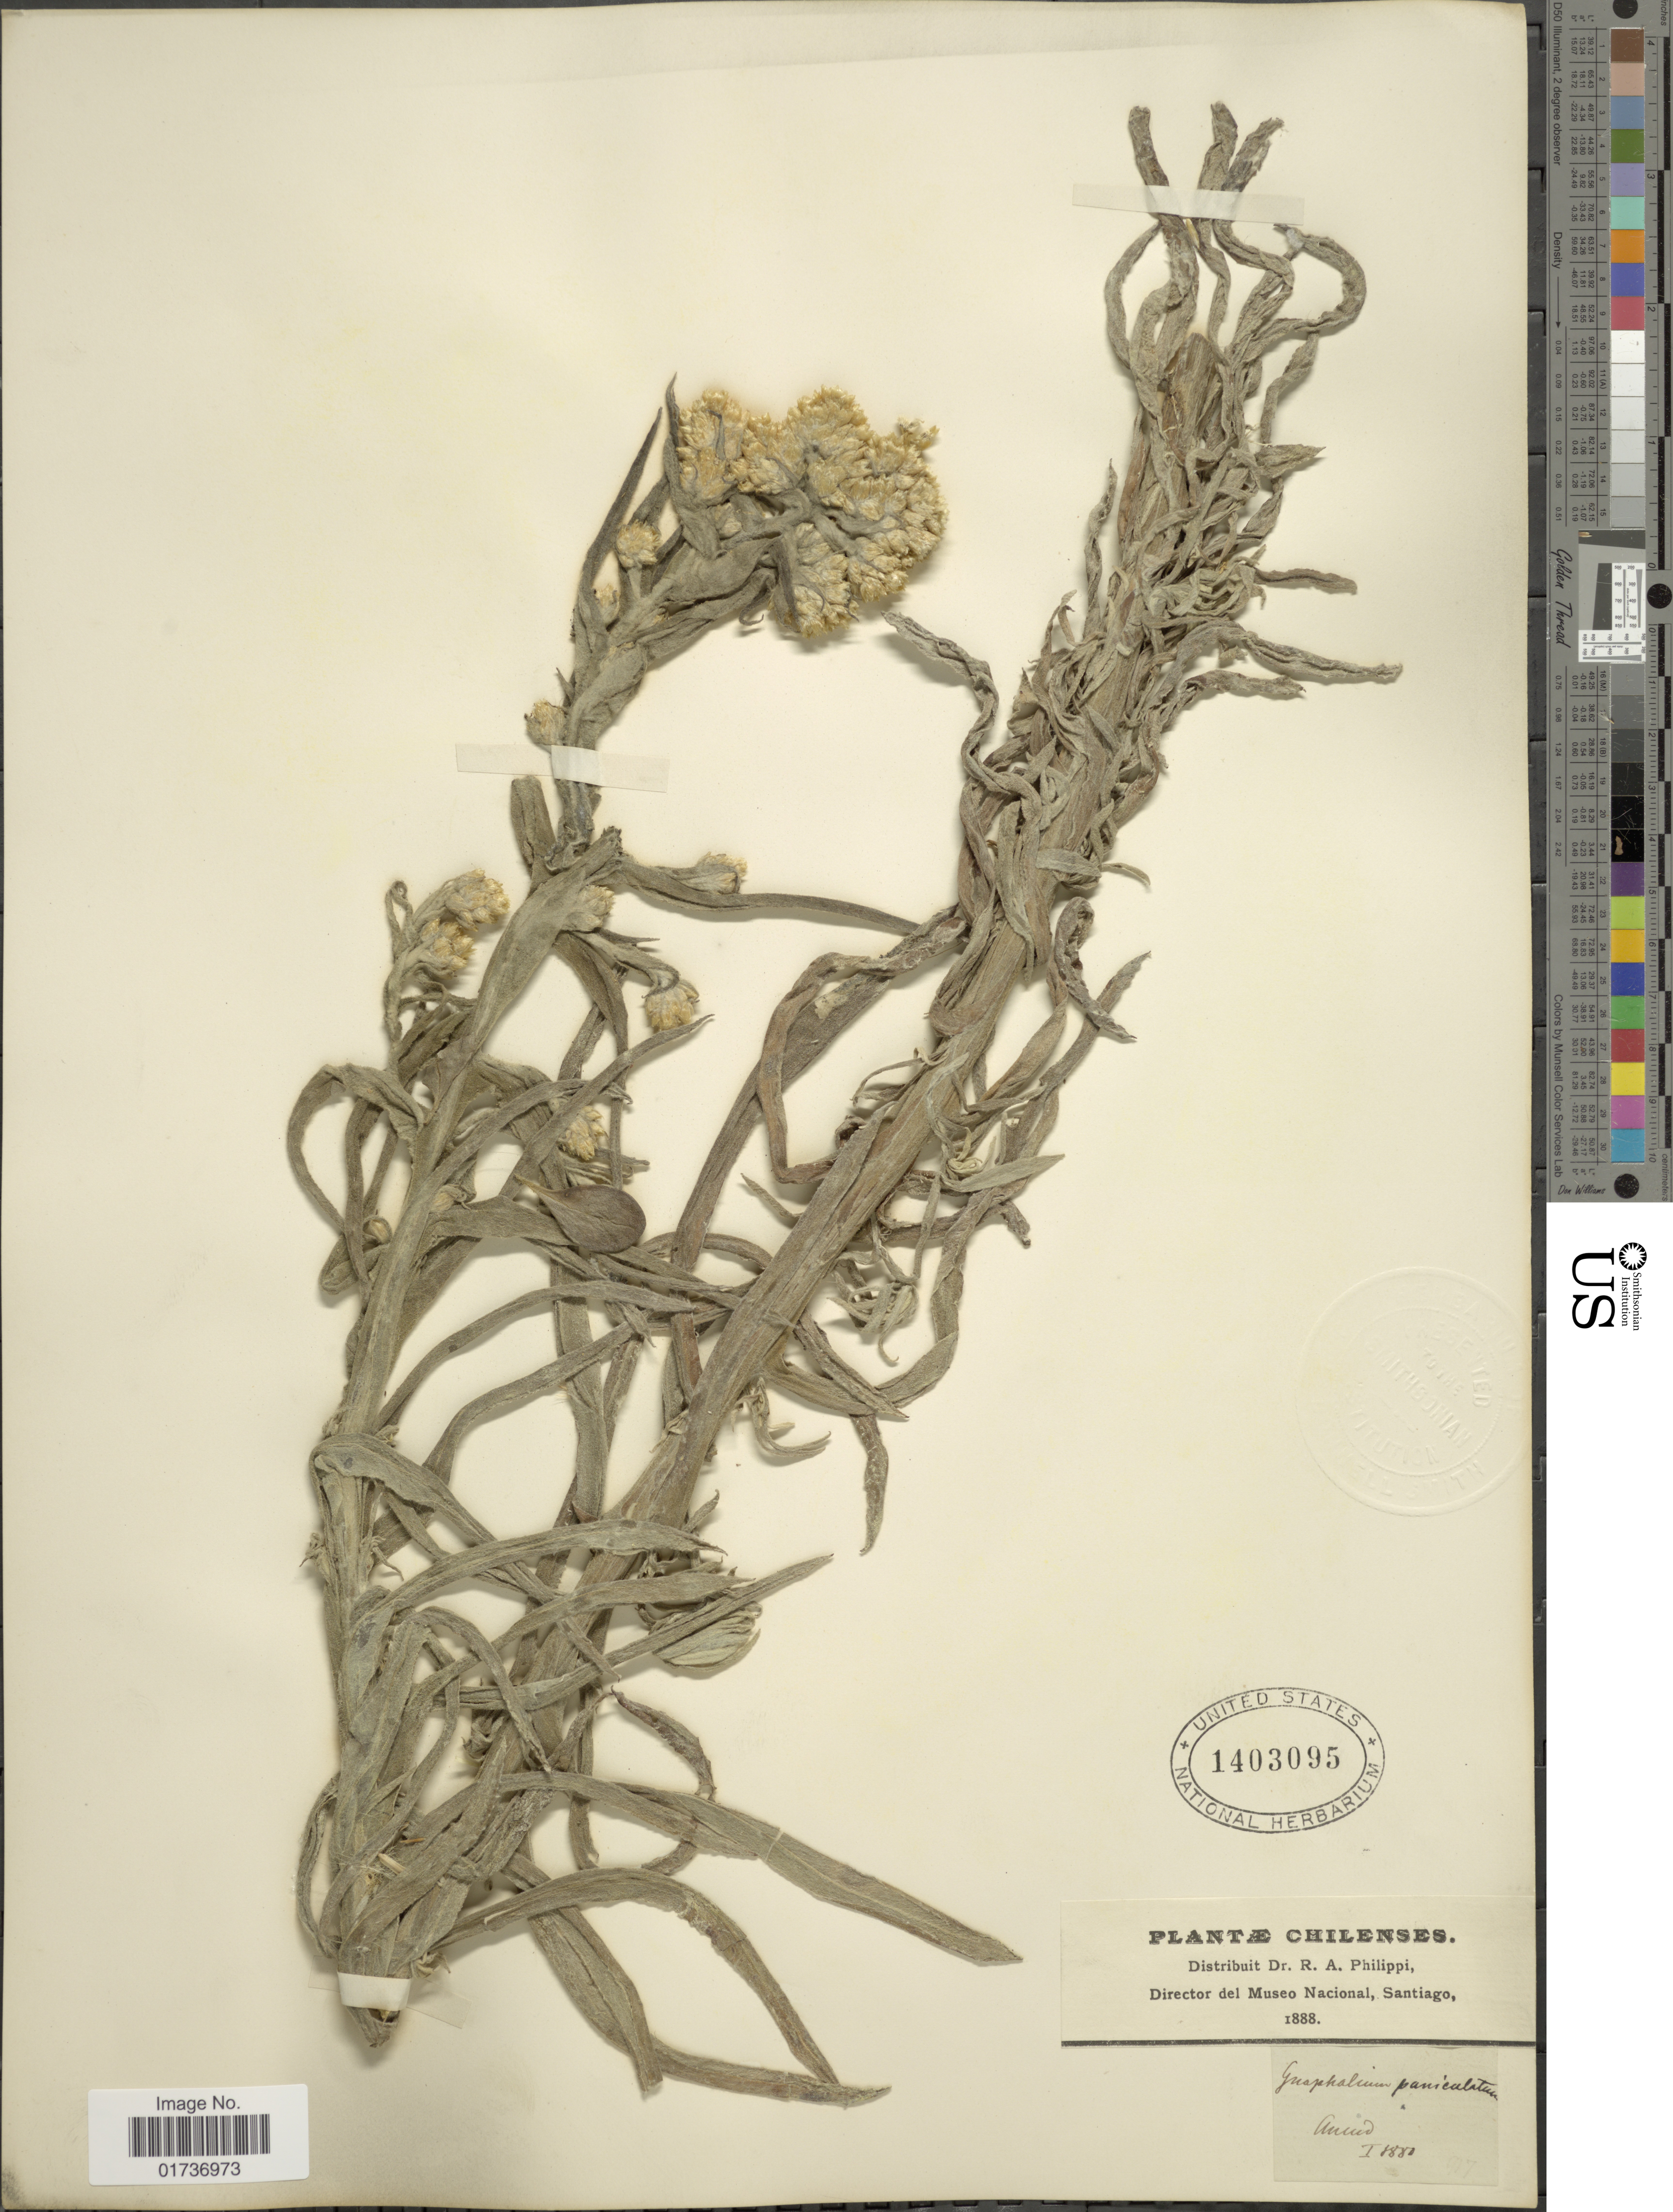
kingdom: Plantae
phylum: Tracheophyta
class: Magnoliopsida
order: Asterales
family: Asteraceae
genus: Gnaphalium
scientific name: Gnaphalium cheiranthifolium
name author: Bertero ex Lam.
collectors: R. A. Philippi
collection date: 1888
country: Chile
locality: Ancud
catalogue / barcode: US 1403095